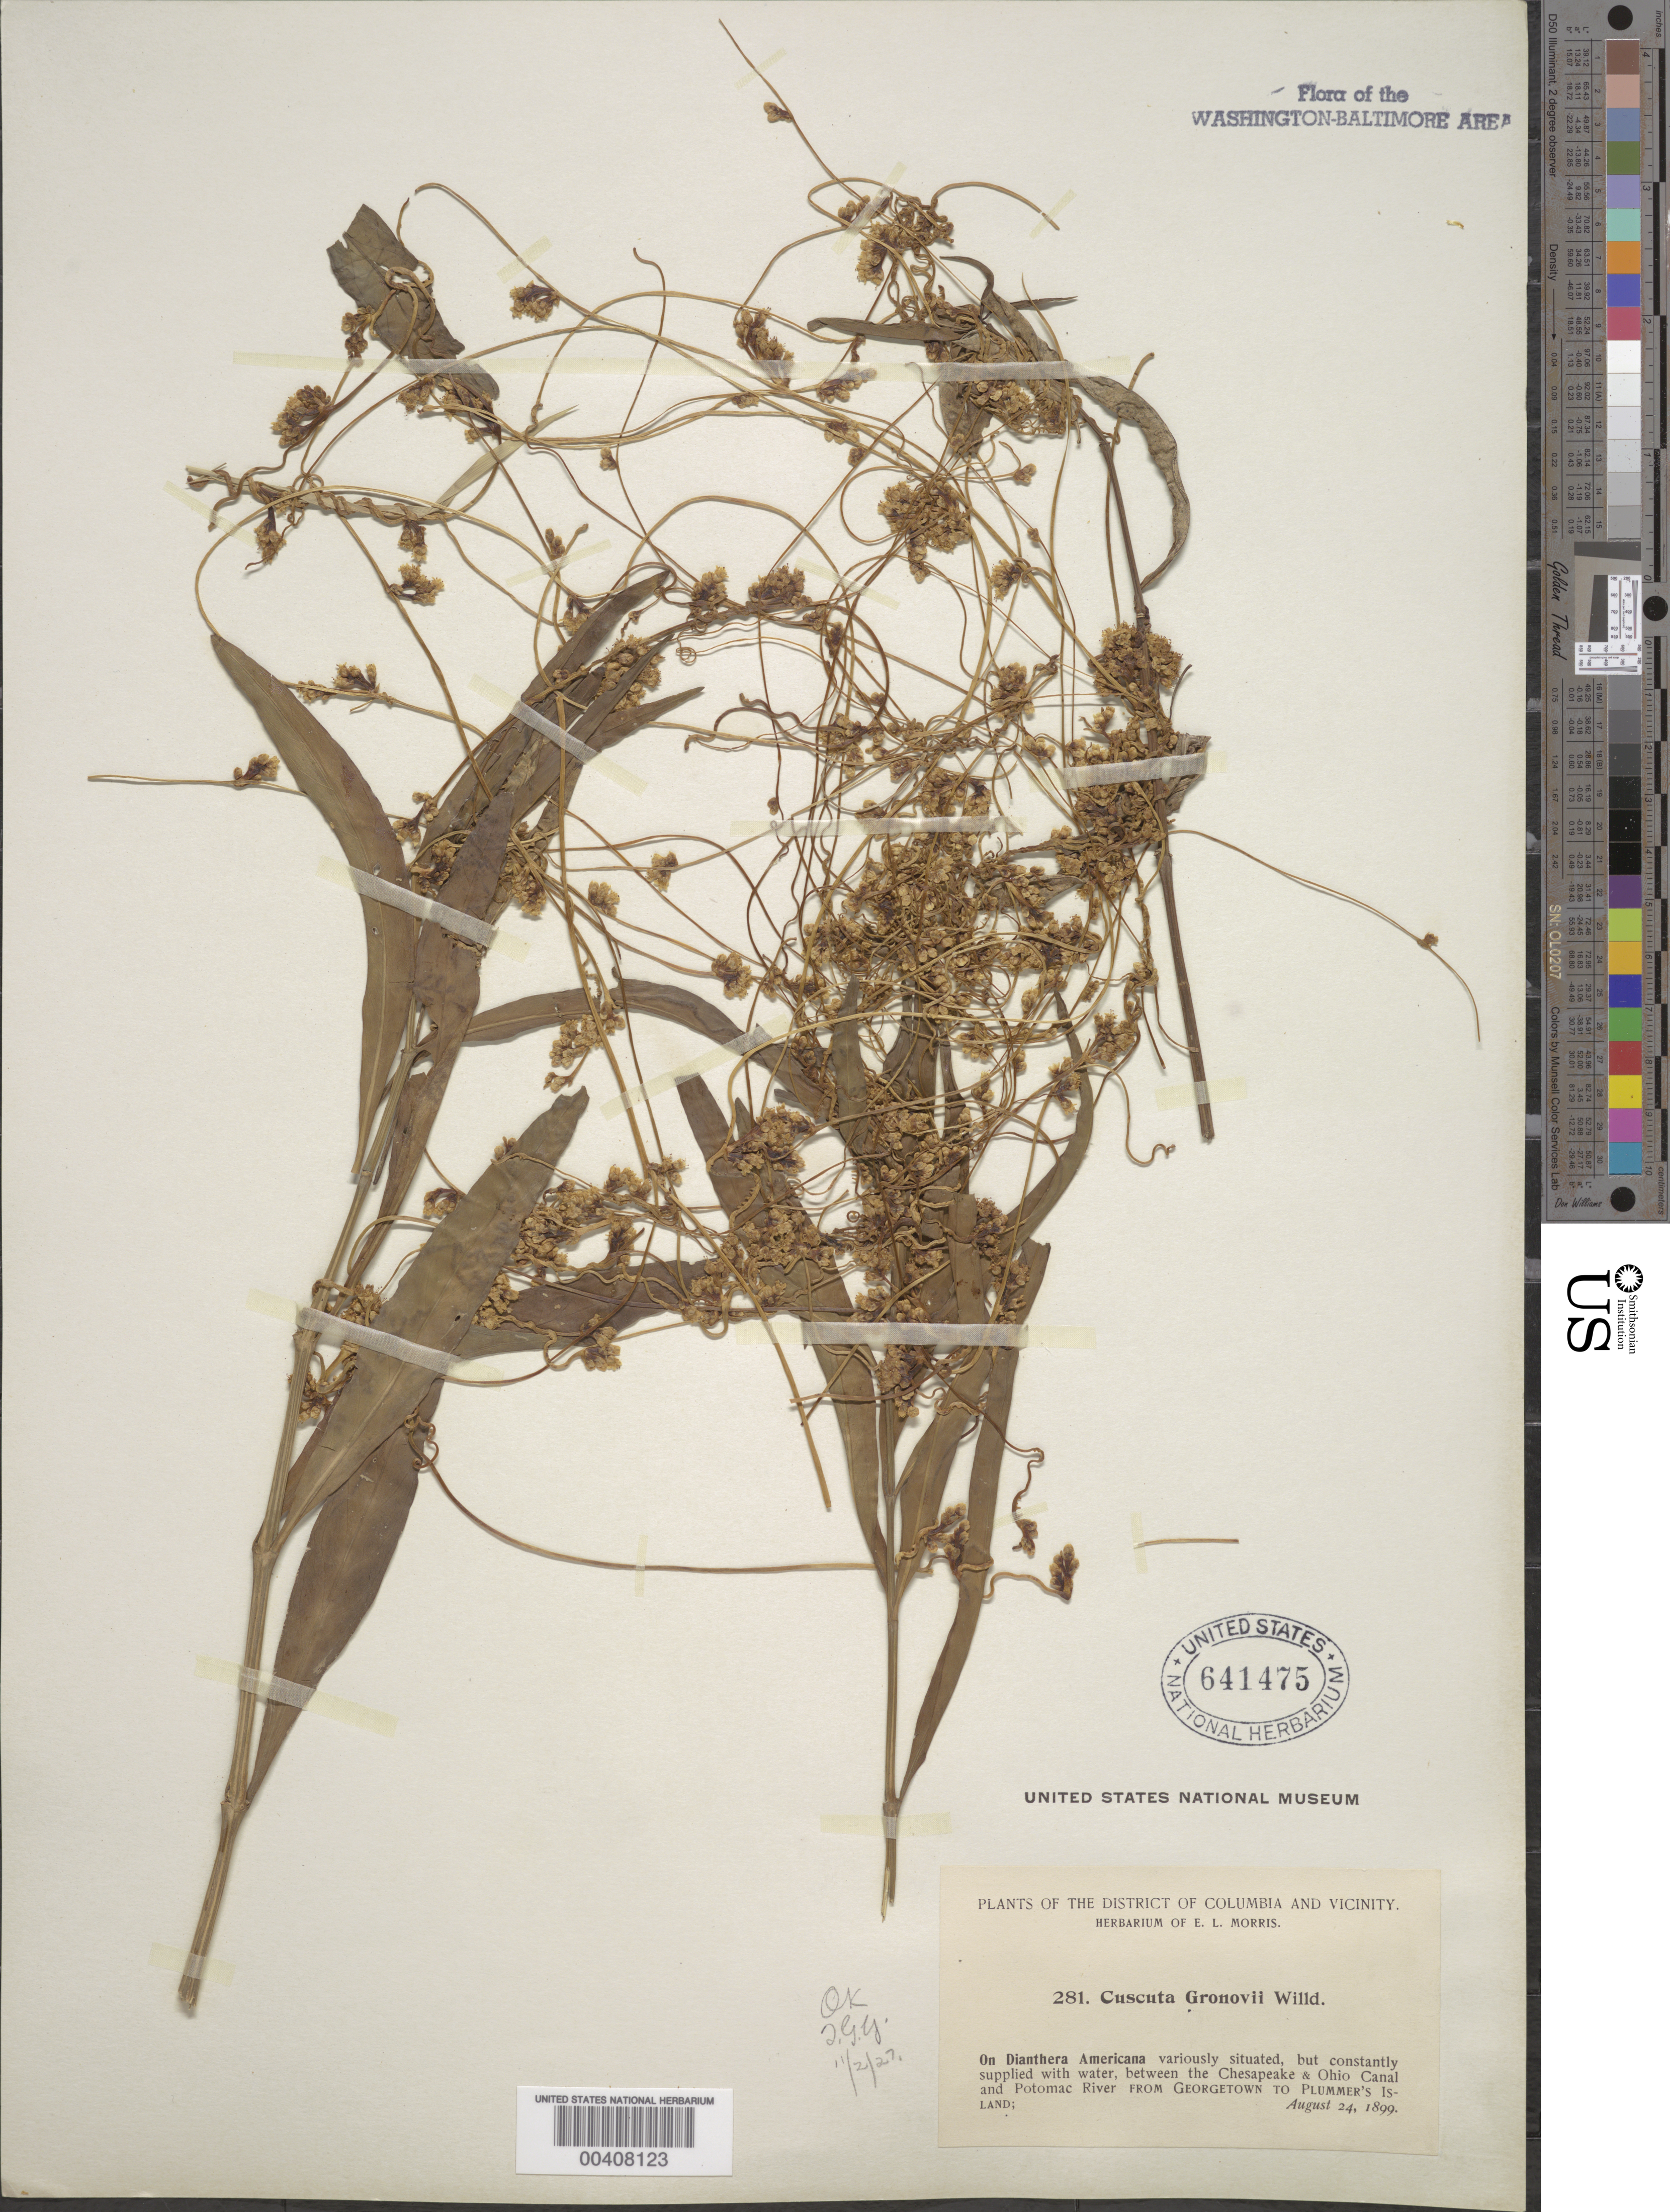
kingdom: Plantae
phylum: Tracheophyta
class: Magnoliopsida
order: Solanales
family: Convolvulaceae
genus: Cuscuta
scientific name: Cuscuta gronovii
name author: Willd. ex Schult.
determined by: T.G.Y.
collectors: E. L. Morris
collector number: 281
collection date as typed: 24 Aug 1899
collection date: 1899-08-24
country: United States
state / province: District of Columbia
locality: C&O Canal, from Georgetown to Plummer's Island C. & O. Canal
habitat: On dianthera americana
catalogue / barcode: US 641475